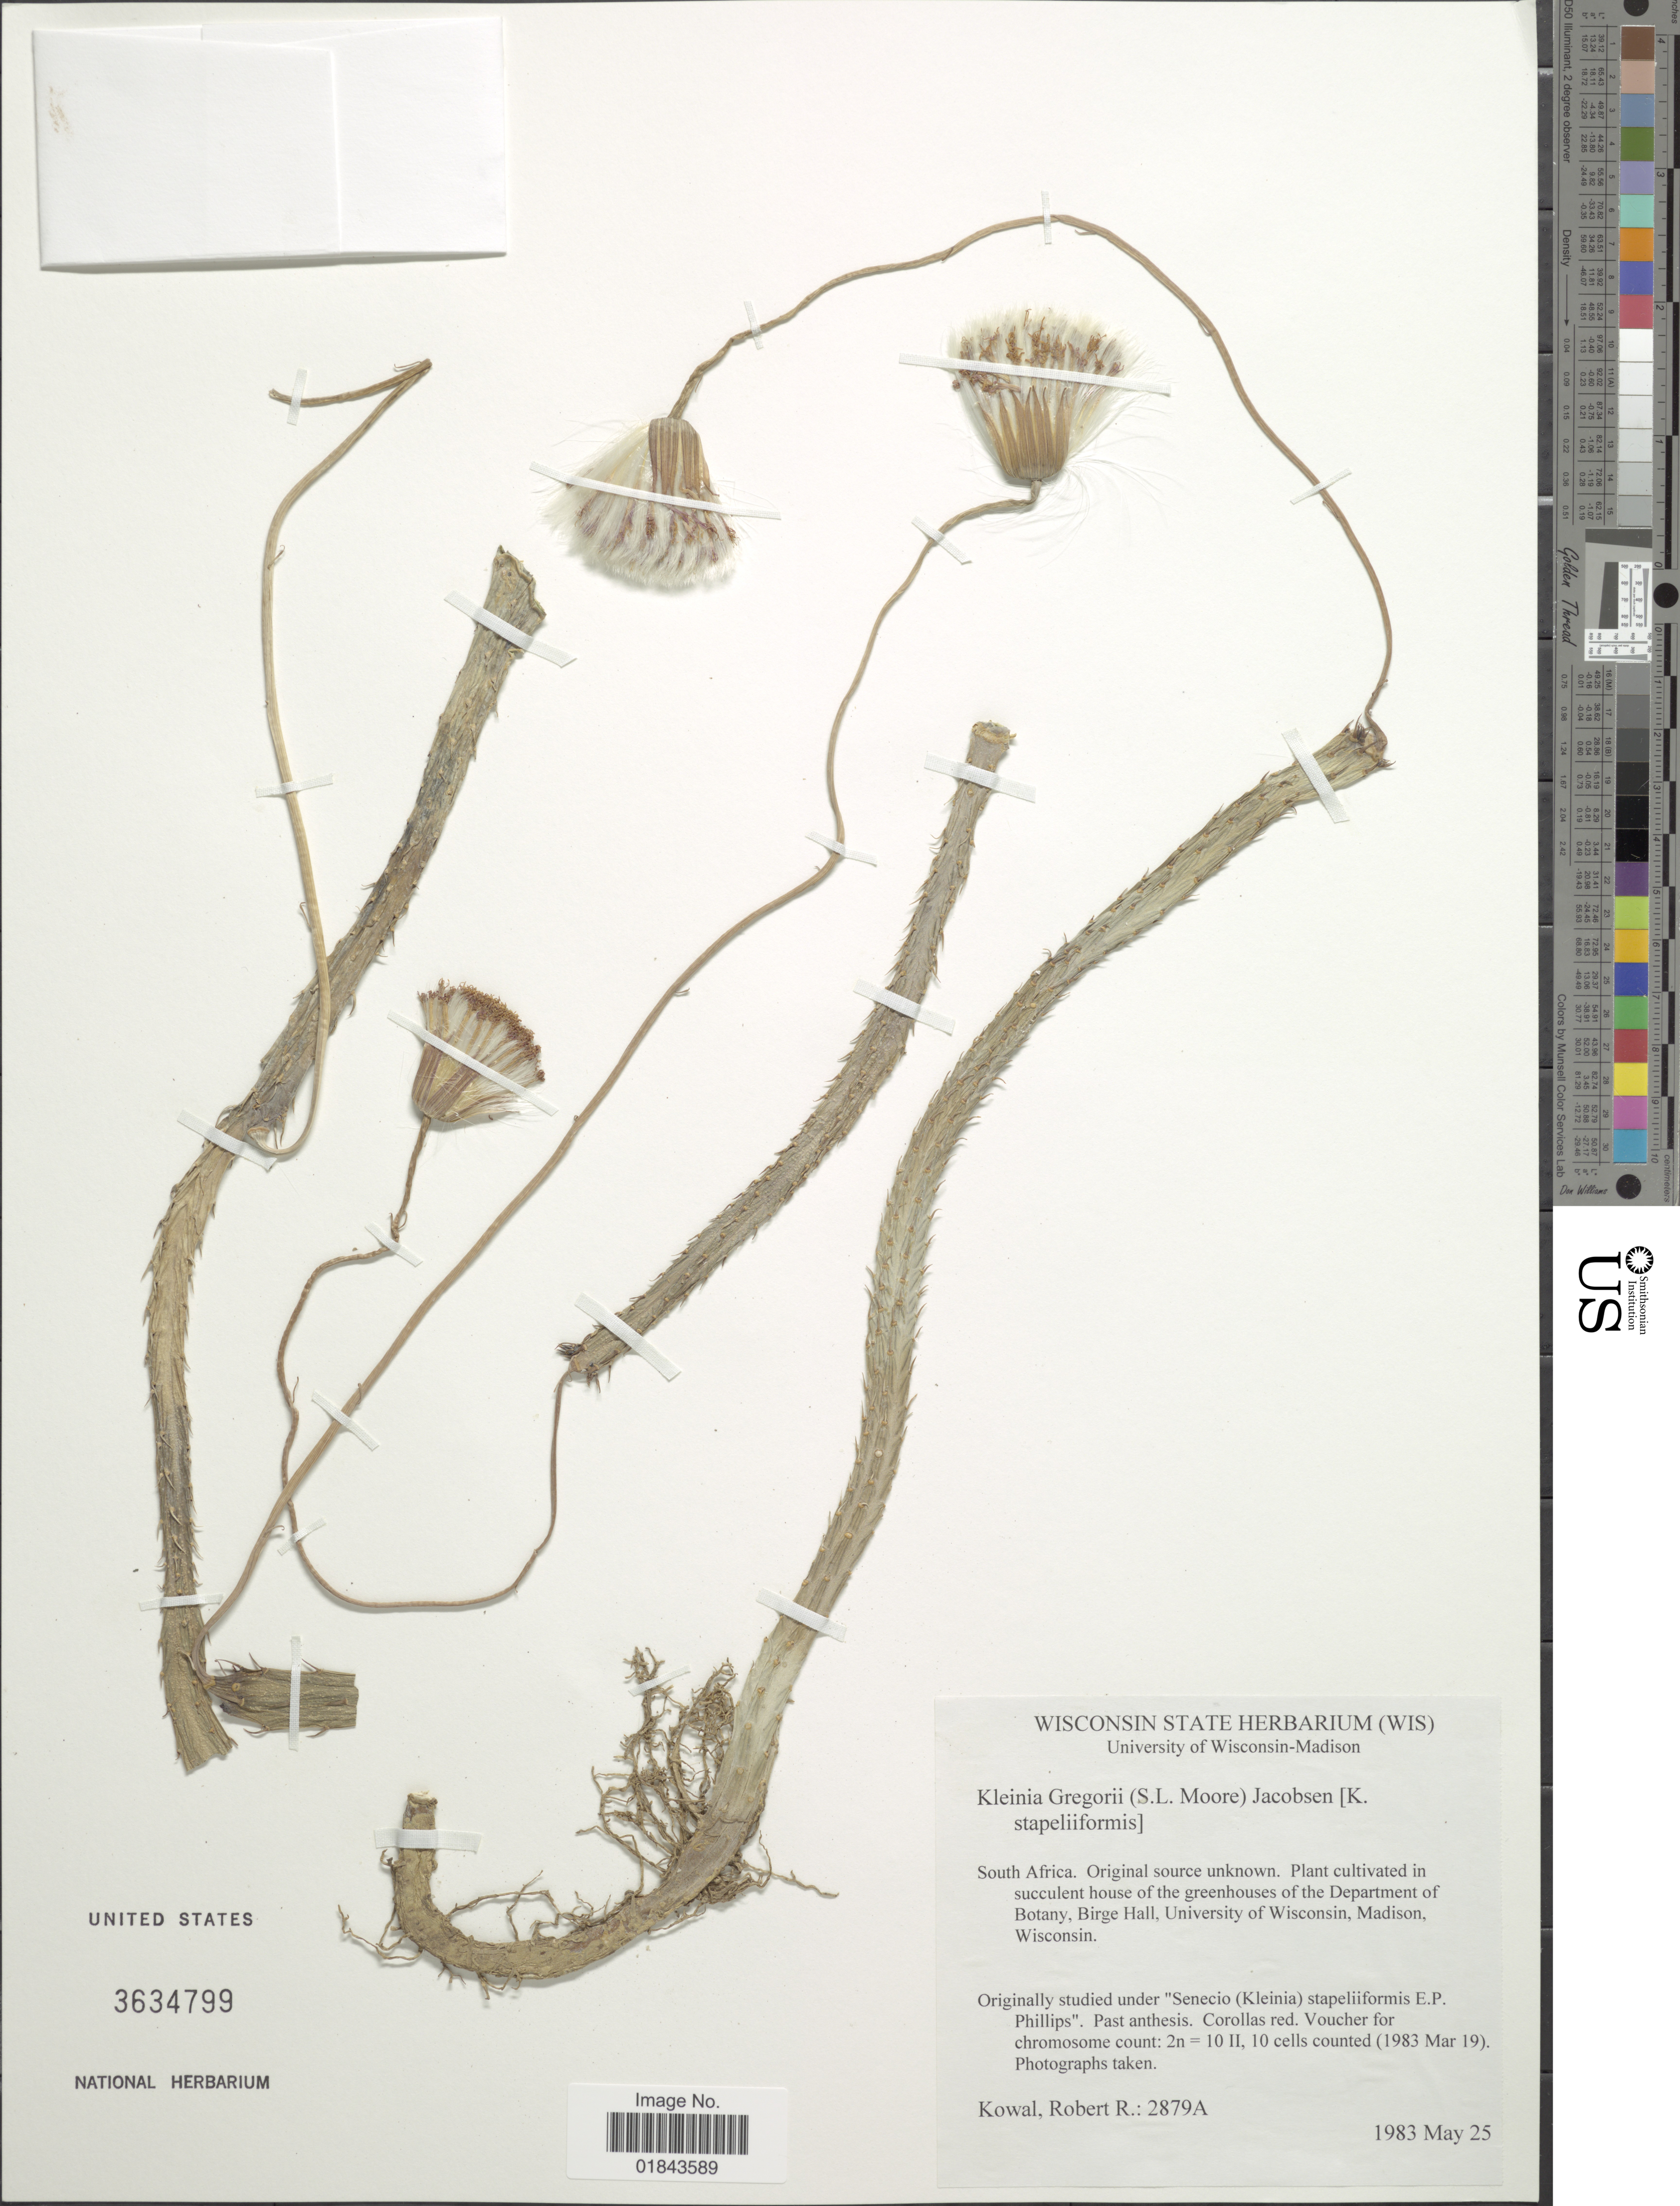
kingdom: Plantae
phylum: Tracheophyta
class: Magnoliopsida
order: Asterales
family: Asteraceae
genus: Kleinia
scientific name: Kleinia gregorii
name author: (S. Moore) C. Jeffrey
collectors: R. Kowal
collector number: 2879A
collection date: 1983-05-25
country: South Africa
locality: Cultivated in succulent house of the greenhouse of the Department of Botany, Birge Hall, University of Wisconsin, Madison, Wisconsin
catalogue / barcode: US 3634799